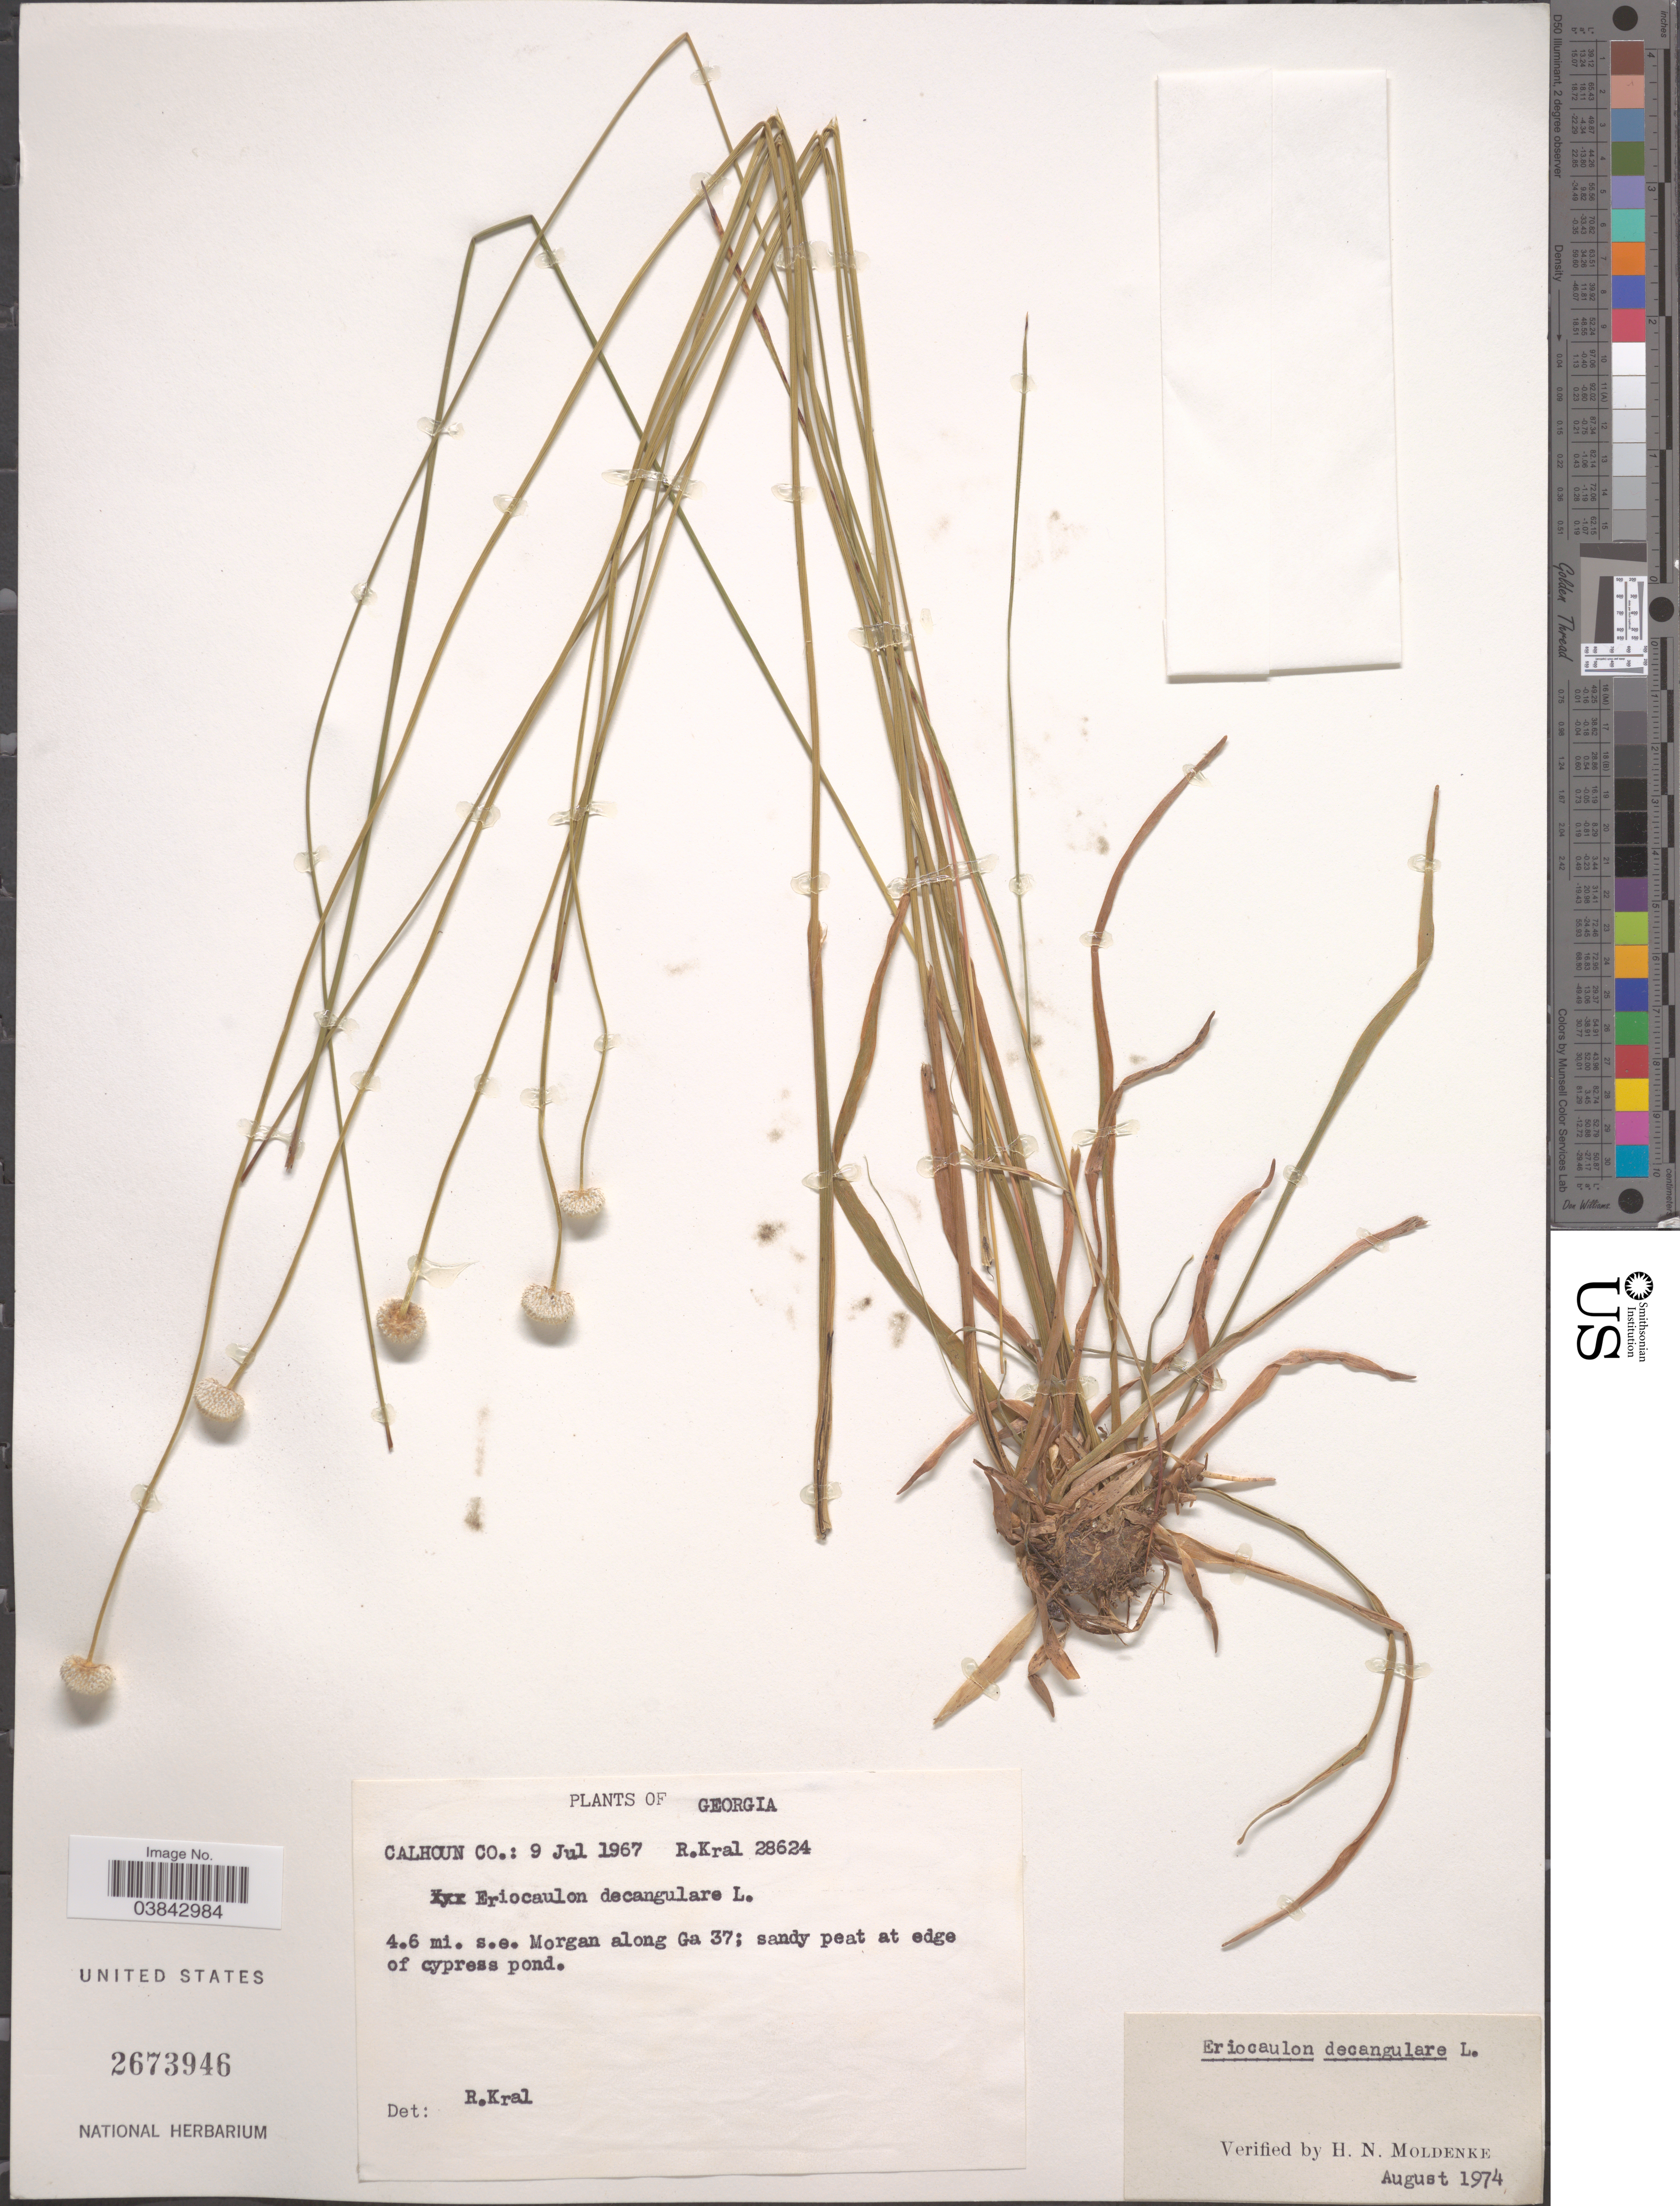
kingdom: Plantae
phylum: Tracheophyta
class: Liliopsida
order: Poales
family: Eriocaulaceae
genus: Eriocaulon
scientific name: Eriocaulon decangulare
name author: L.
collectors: R. Kral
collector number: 28624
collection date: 1967-07-09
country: United States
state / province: Georgia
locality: Calhoun Co. 4.6 mi. s.e. Morgan along Ga 37.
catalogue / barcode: US 2673946